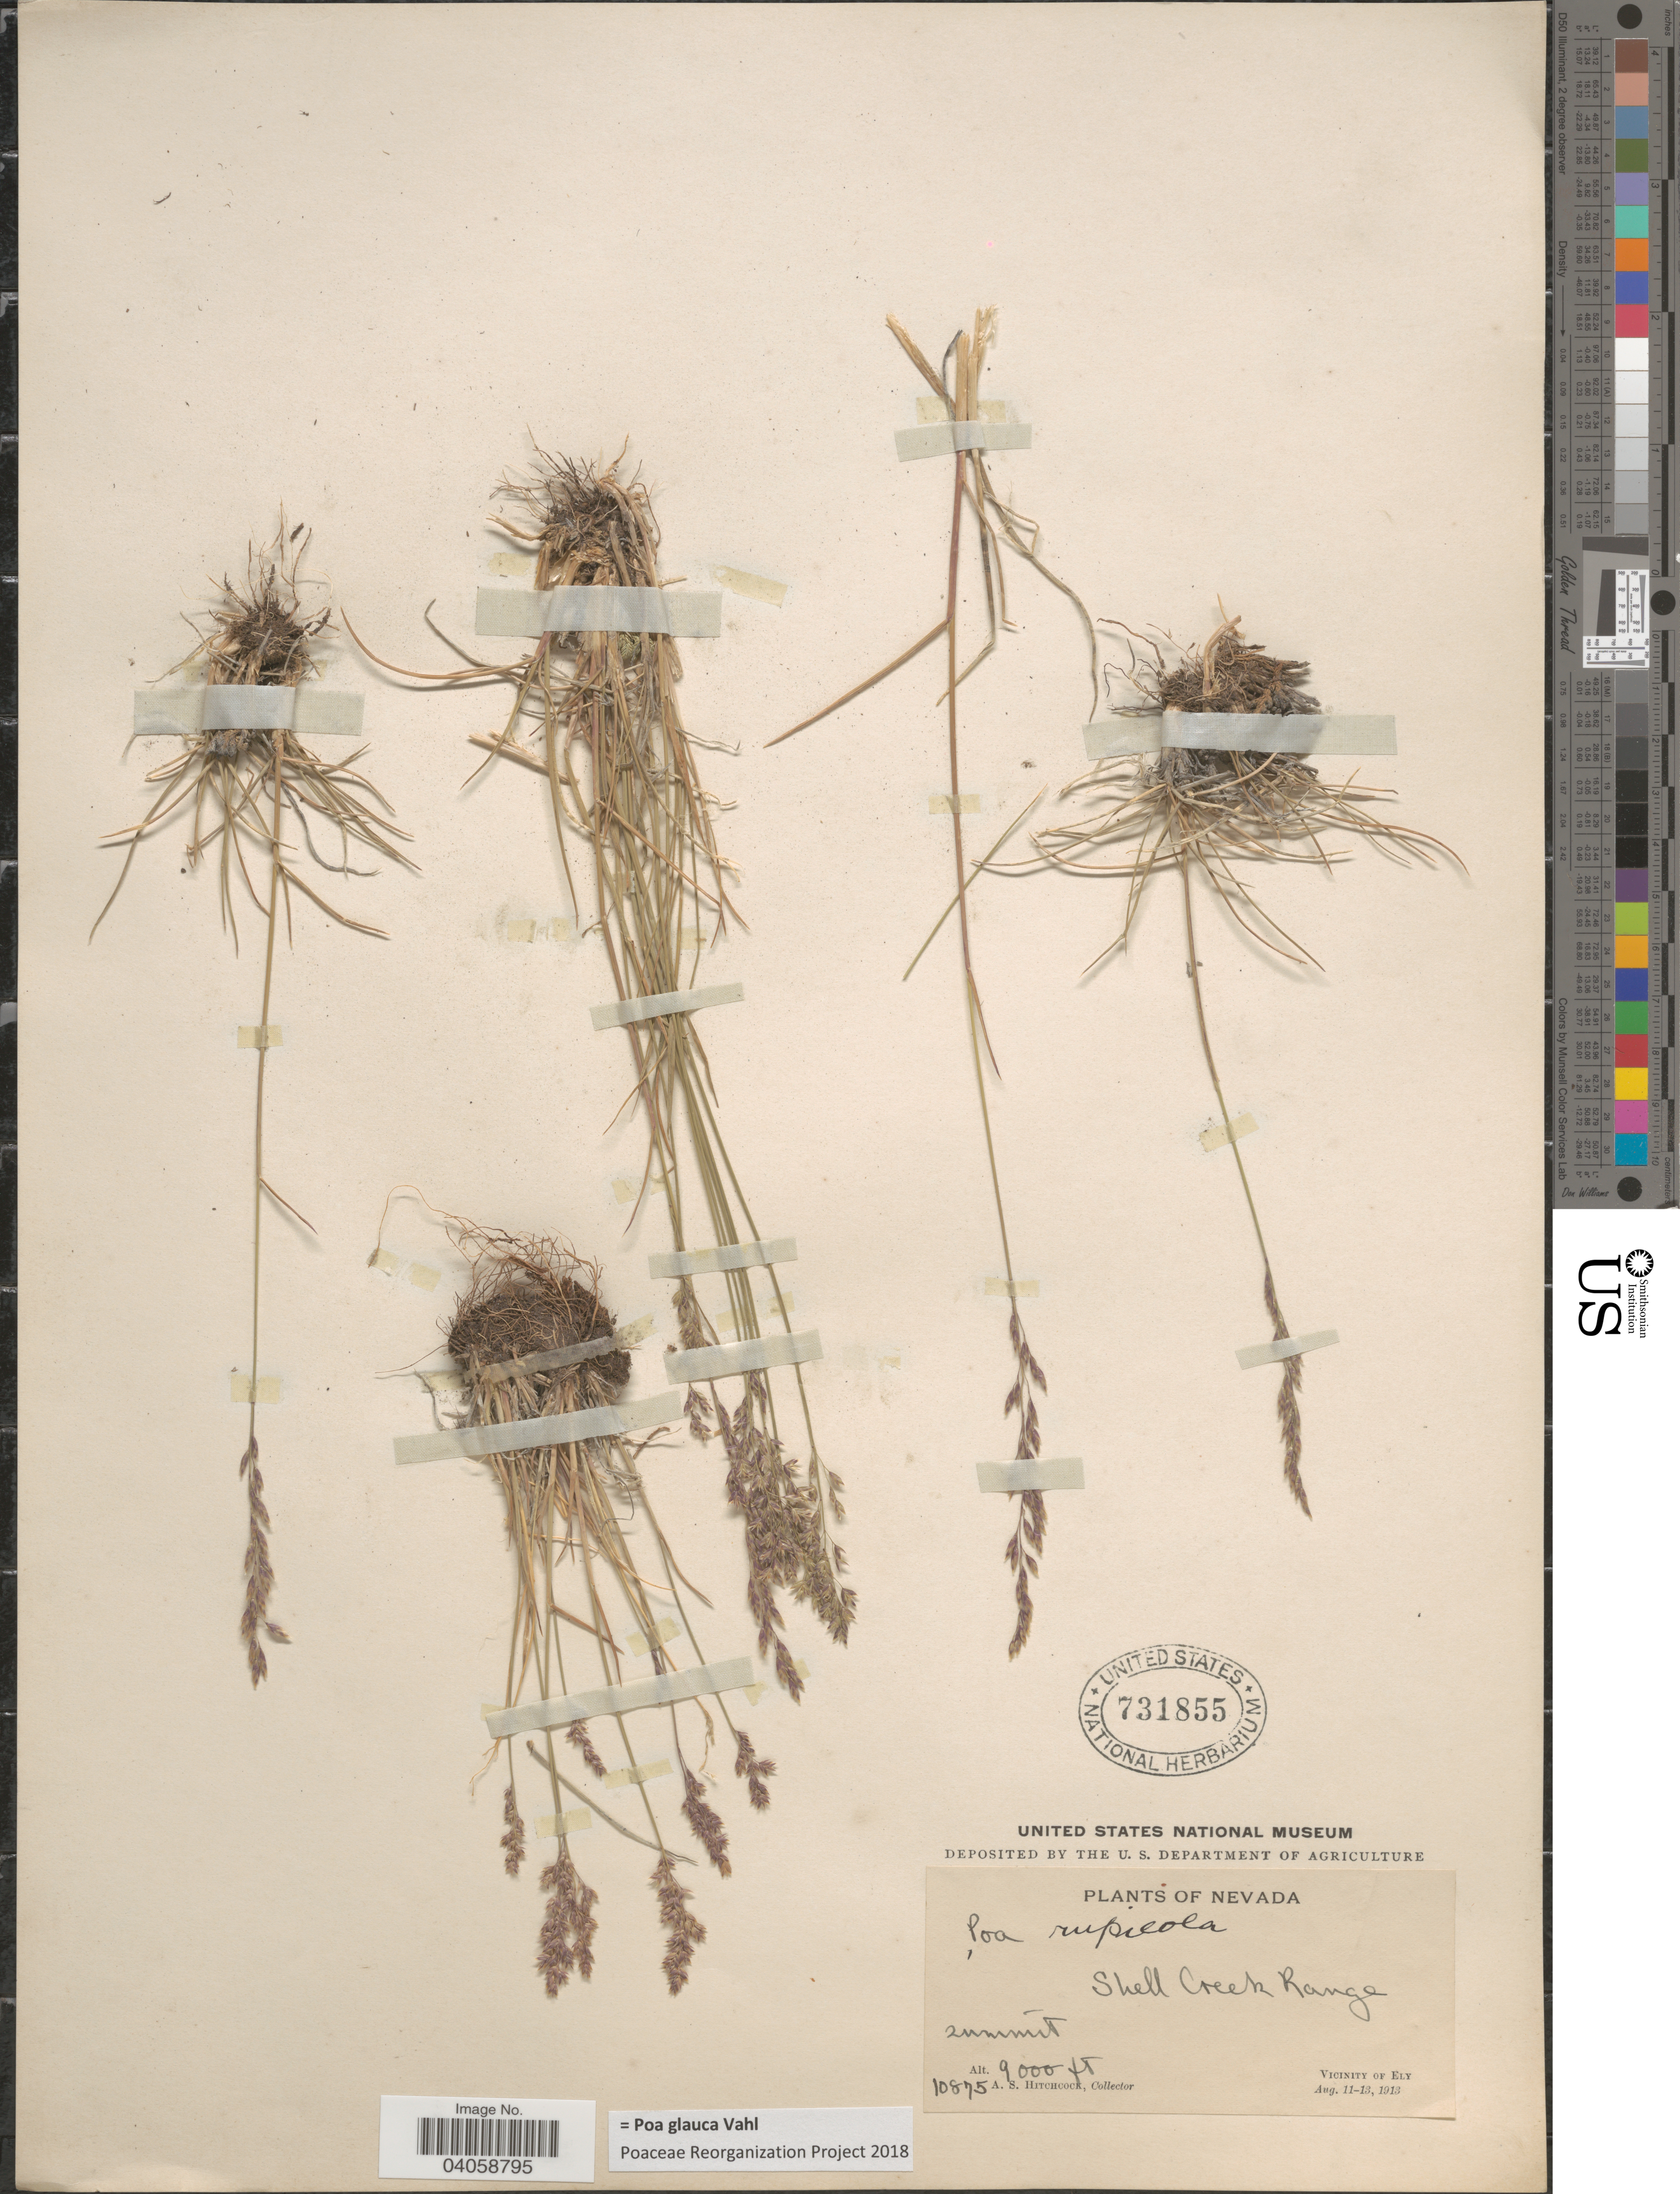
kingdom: Plantae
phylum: Tracheophyta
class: Liliopsida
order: Poales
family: Poaceae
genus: Poa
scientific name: Poa glauca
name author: Vahl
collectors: A. S. Hitchcock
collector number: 10875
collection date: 1913-08-11/1913-08-13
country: United States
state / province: Nevada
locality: Shell Creek Range. Summit. Vicinity of Ely.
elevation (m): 2743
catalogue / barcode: US 731855